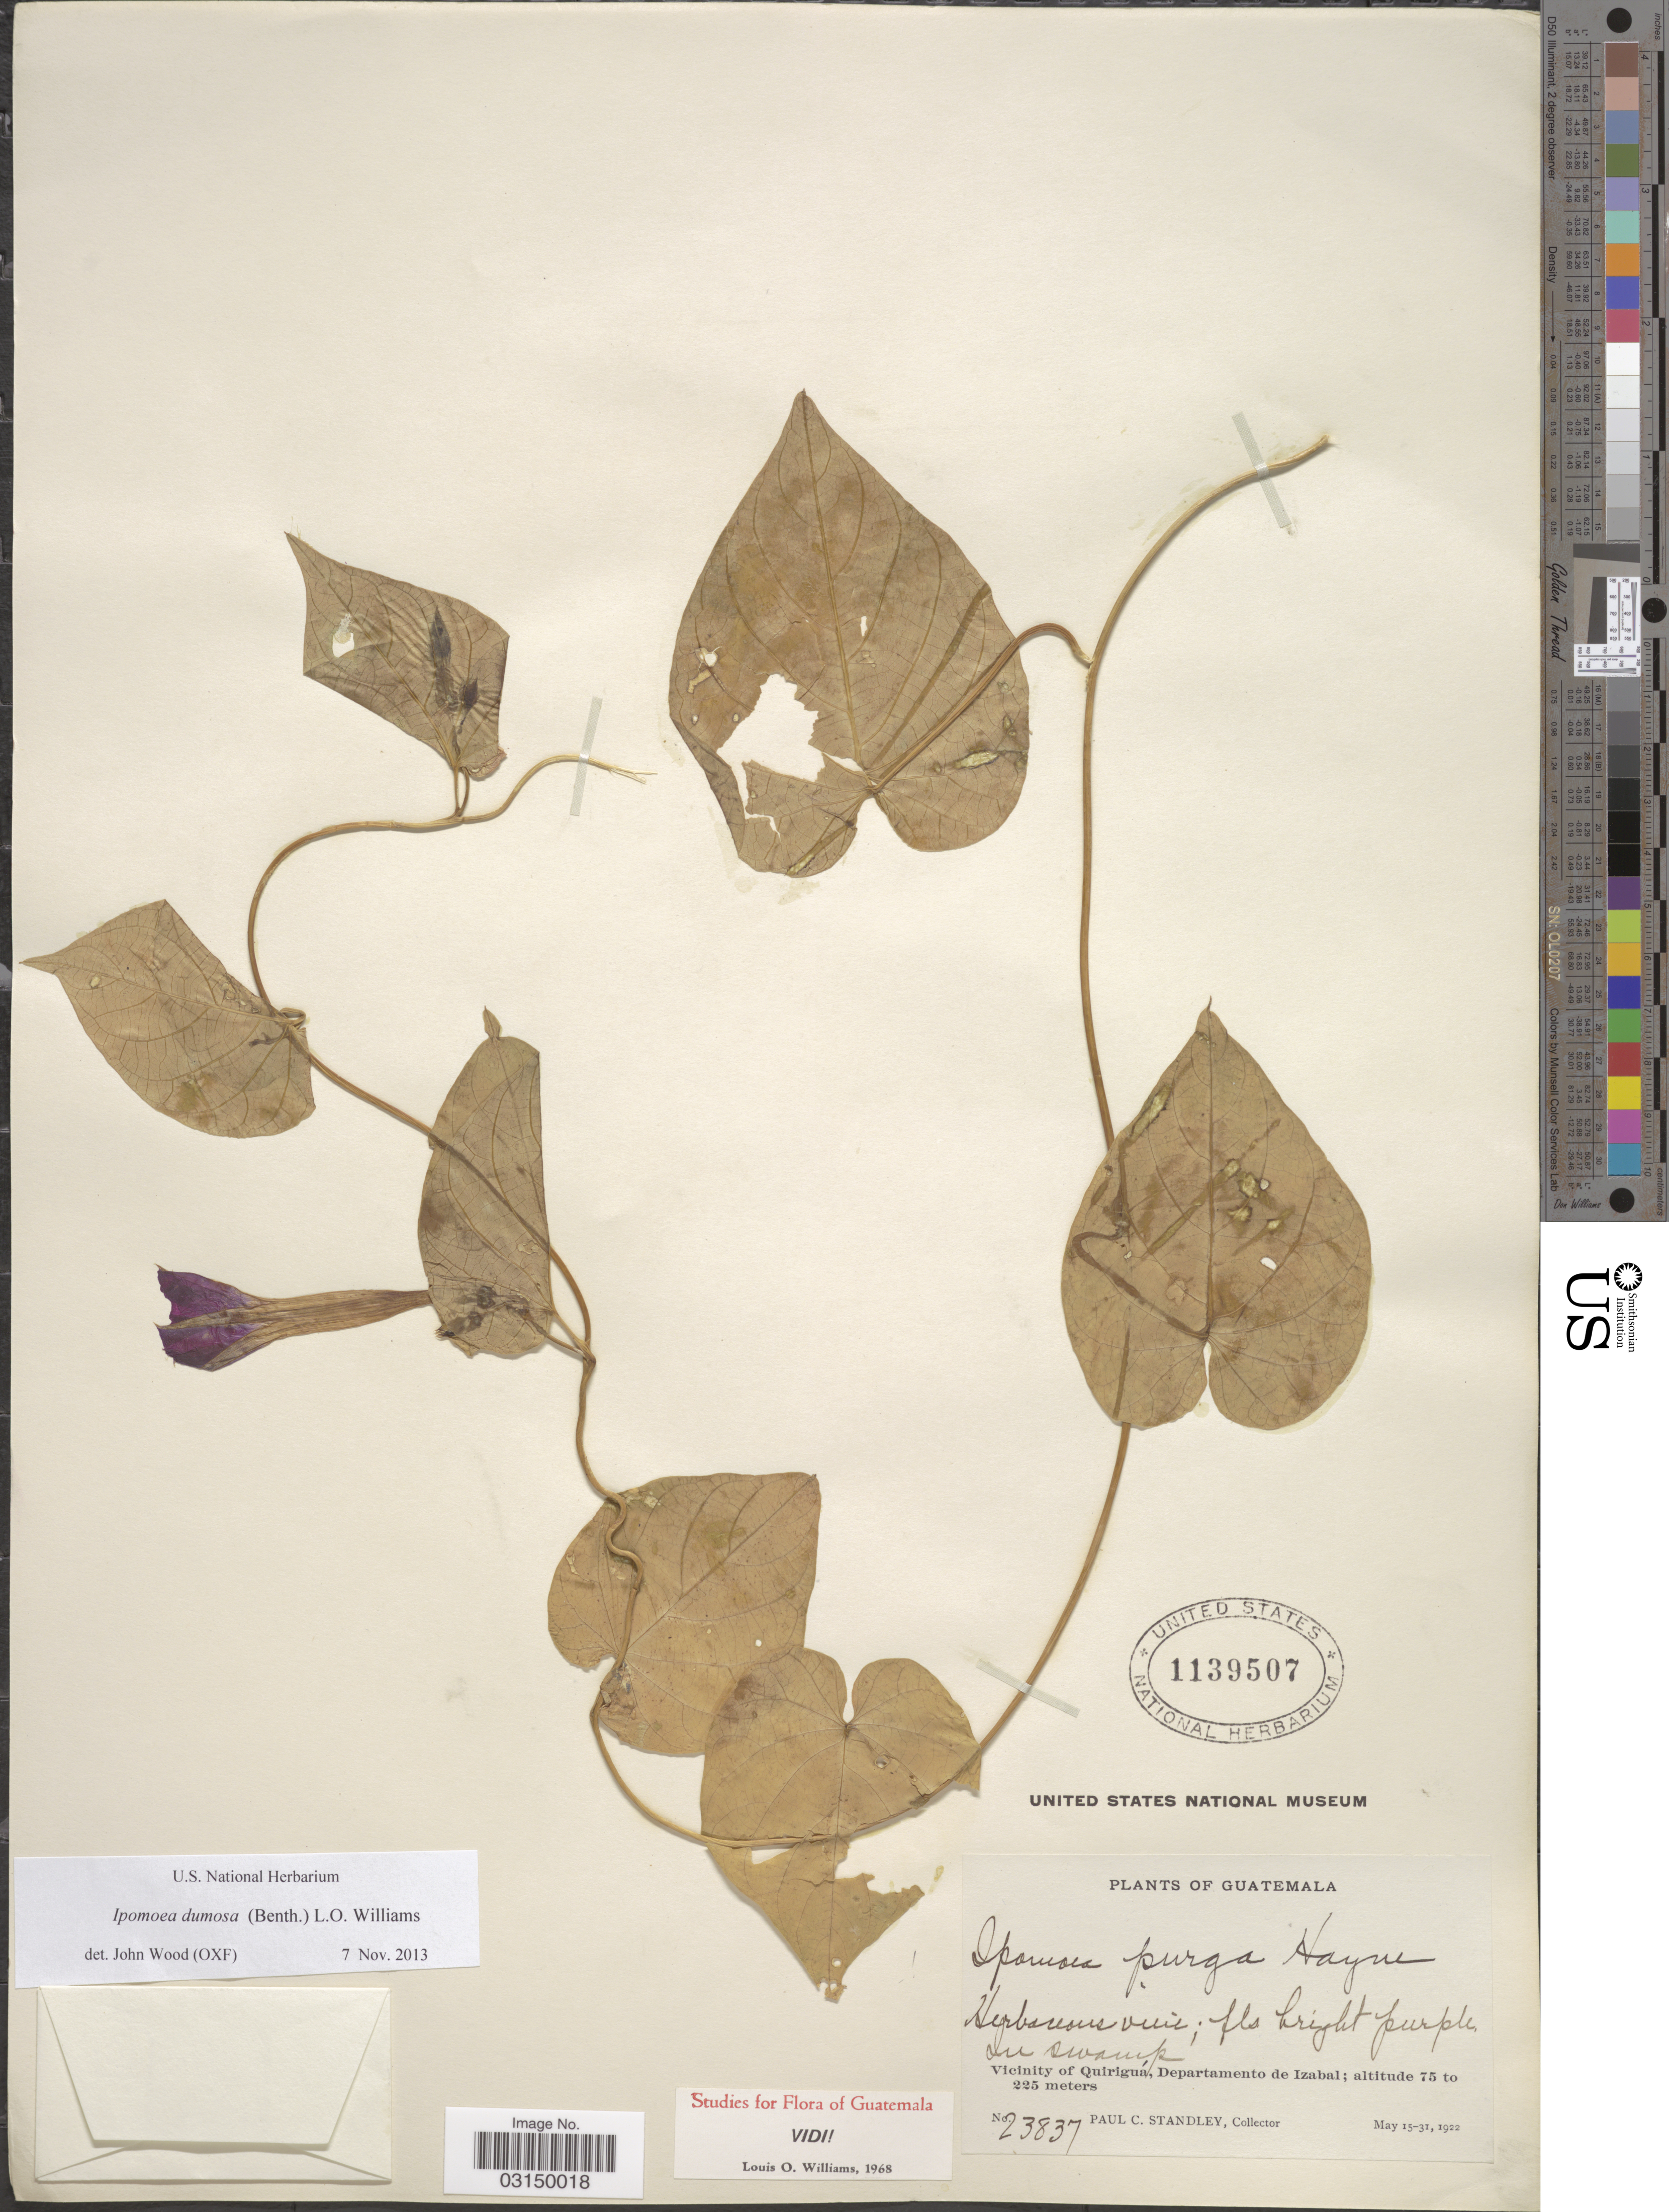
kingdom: Plantae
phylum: Tracheophyta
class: Magnoliopsida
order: Solanales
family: Convolvulaceae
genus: Ipomoea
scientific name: Ipomoea dumosa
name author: (Benth.) L.O. Williams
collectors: P. C. Standley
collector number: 23837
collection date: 1922-05-15/1922-05-31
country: Guatemala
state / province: Izabal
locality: Vicinity of Quiriguá, Departamento de Izabal.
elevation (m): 75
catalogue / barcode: US 1139507